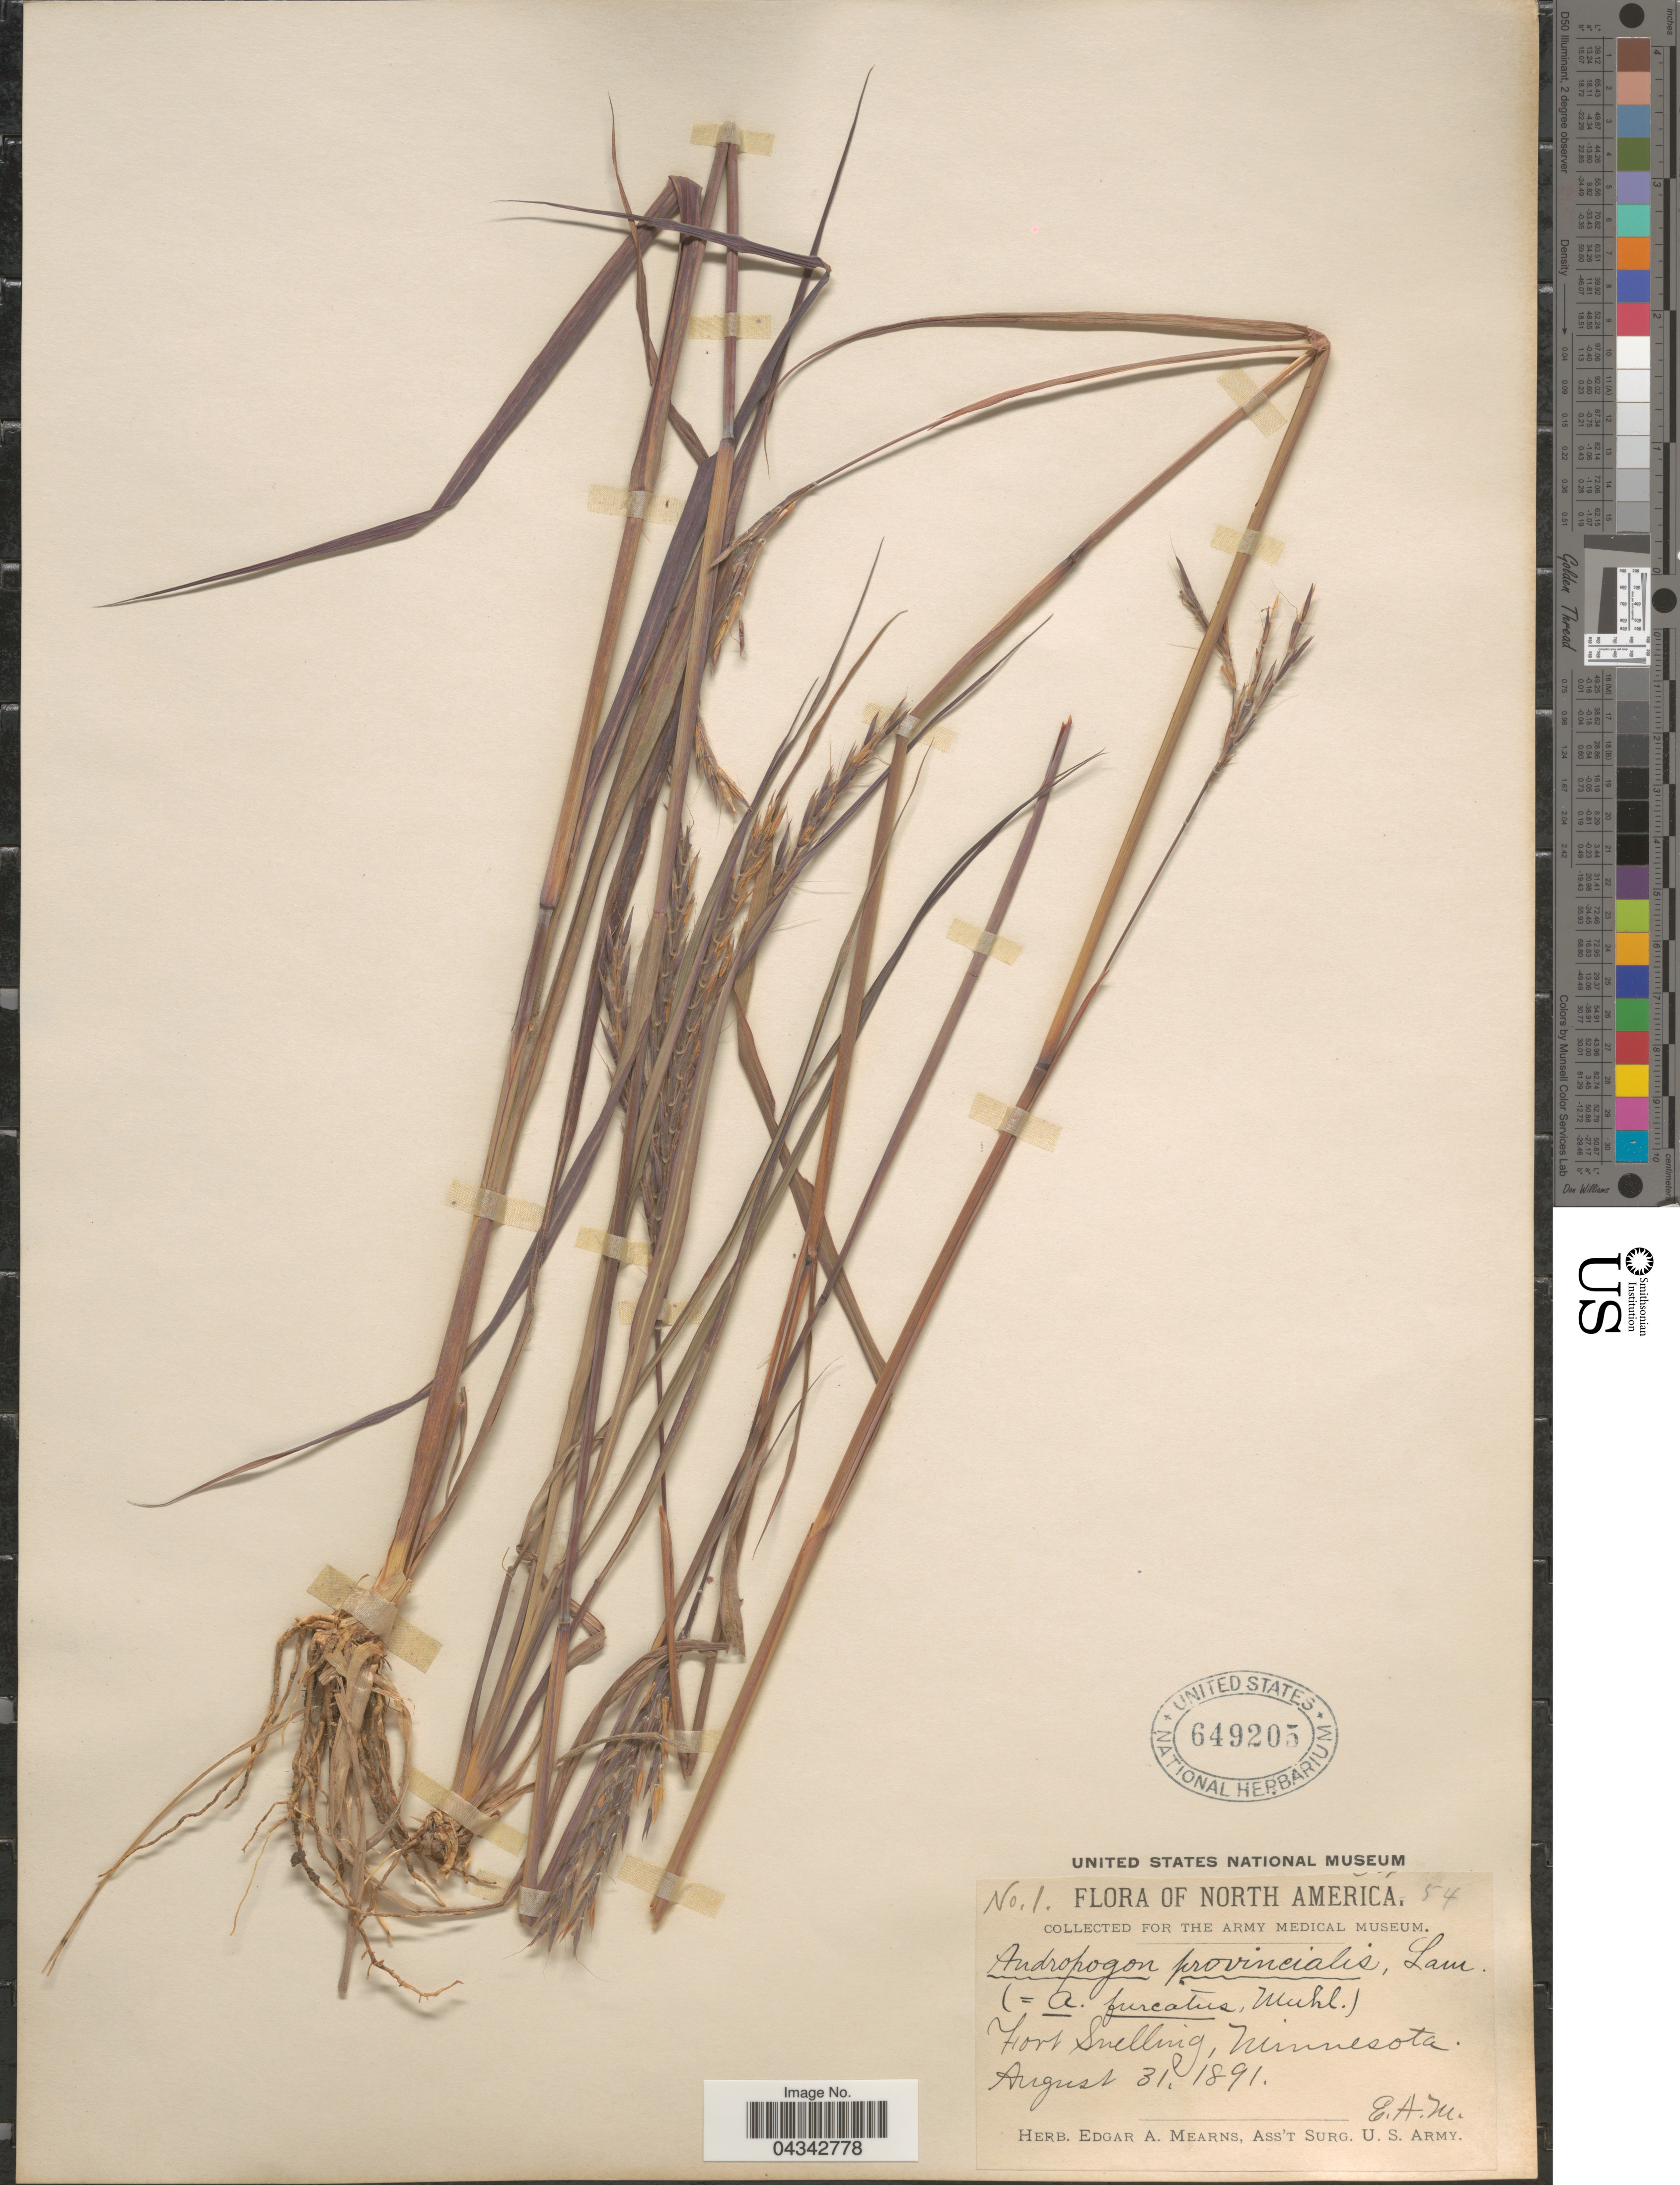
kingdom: Plantae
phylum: Tracheophyta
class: Liliopsida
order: Poales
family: Poaceae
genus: Andropogon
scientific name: Andropogon gerardii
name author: Vitman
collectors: E. A. Mearns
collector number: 1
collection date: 1891-08-31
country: United States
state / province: Minnesota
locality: Fort Snelling.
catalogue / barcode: US 649205